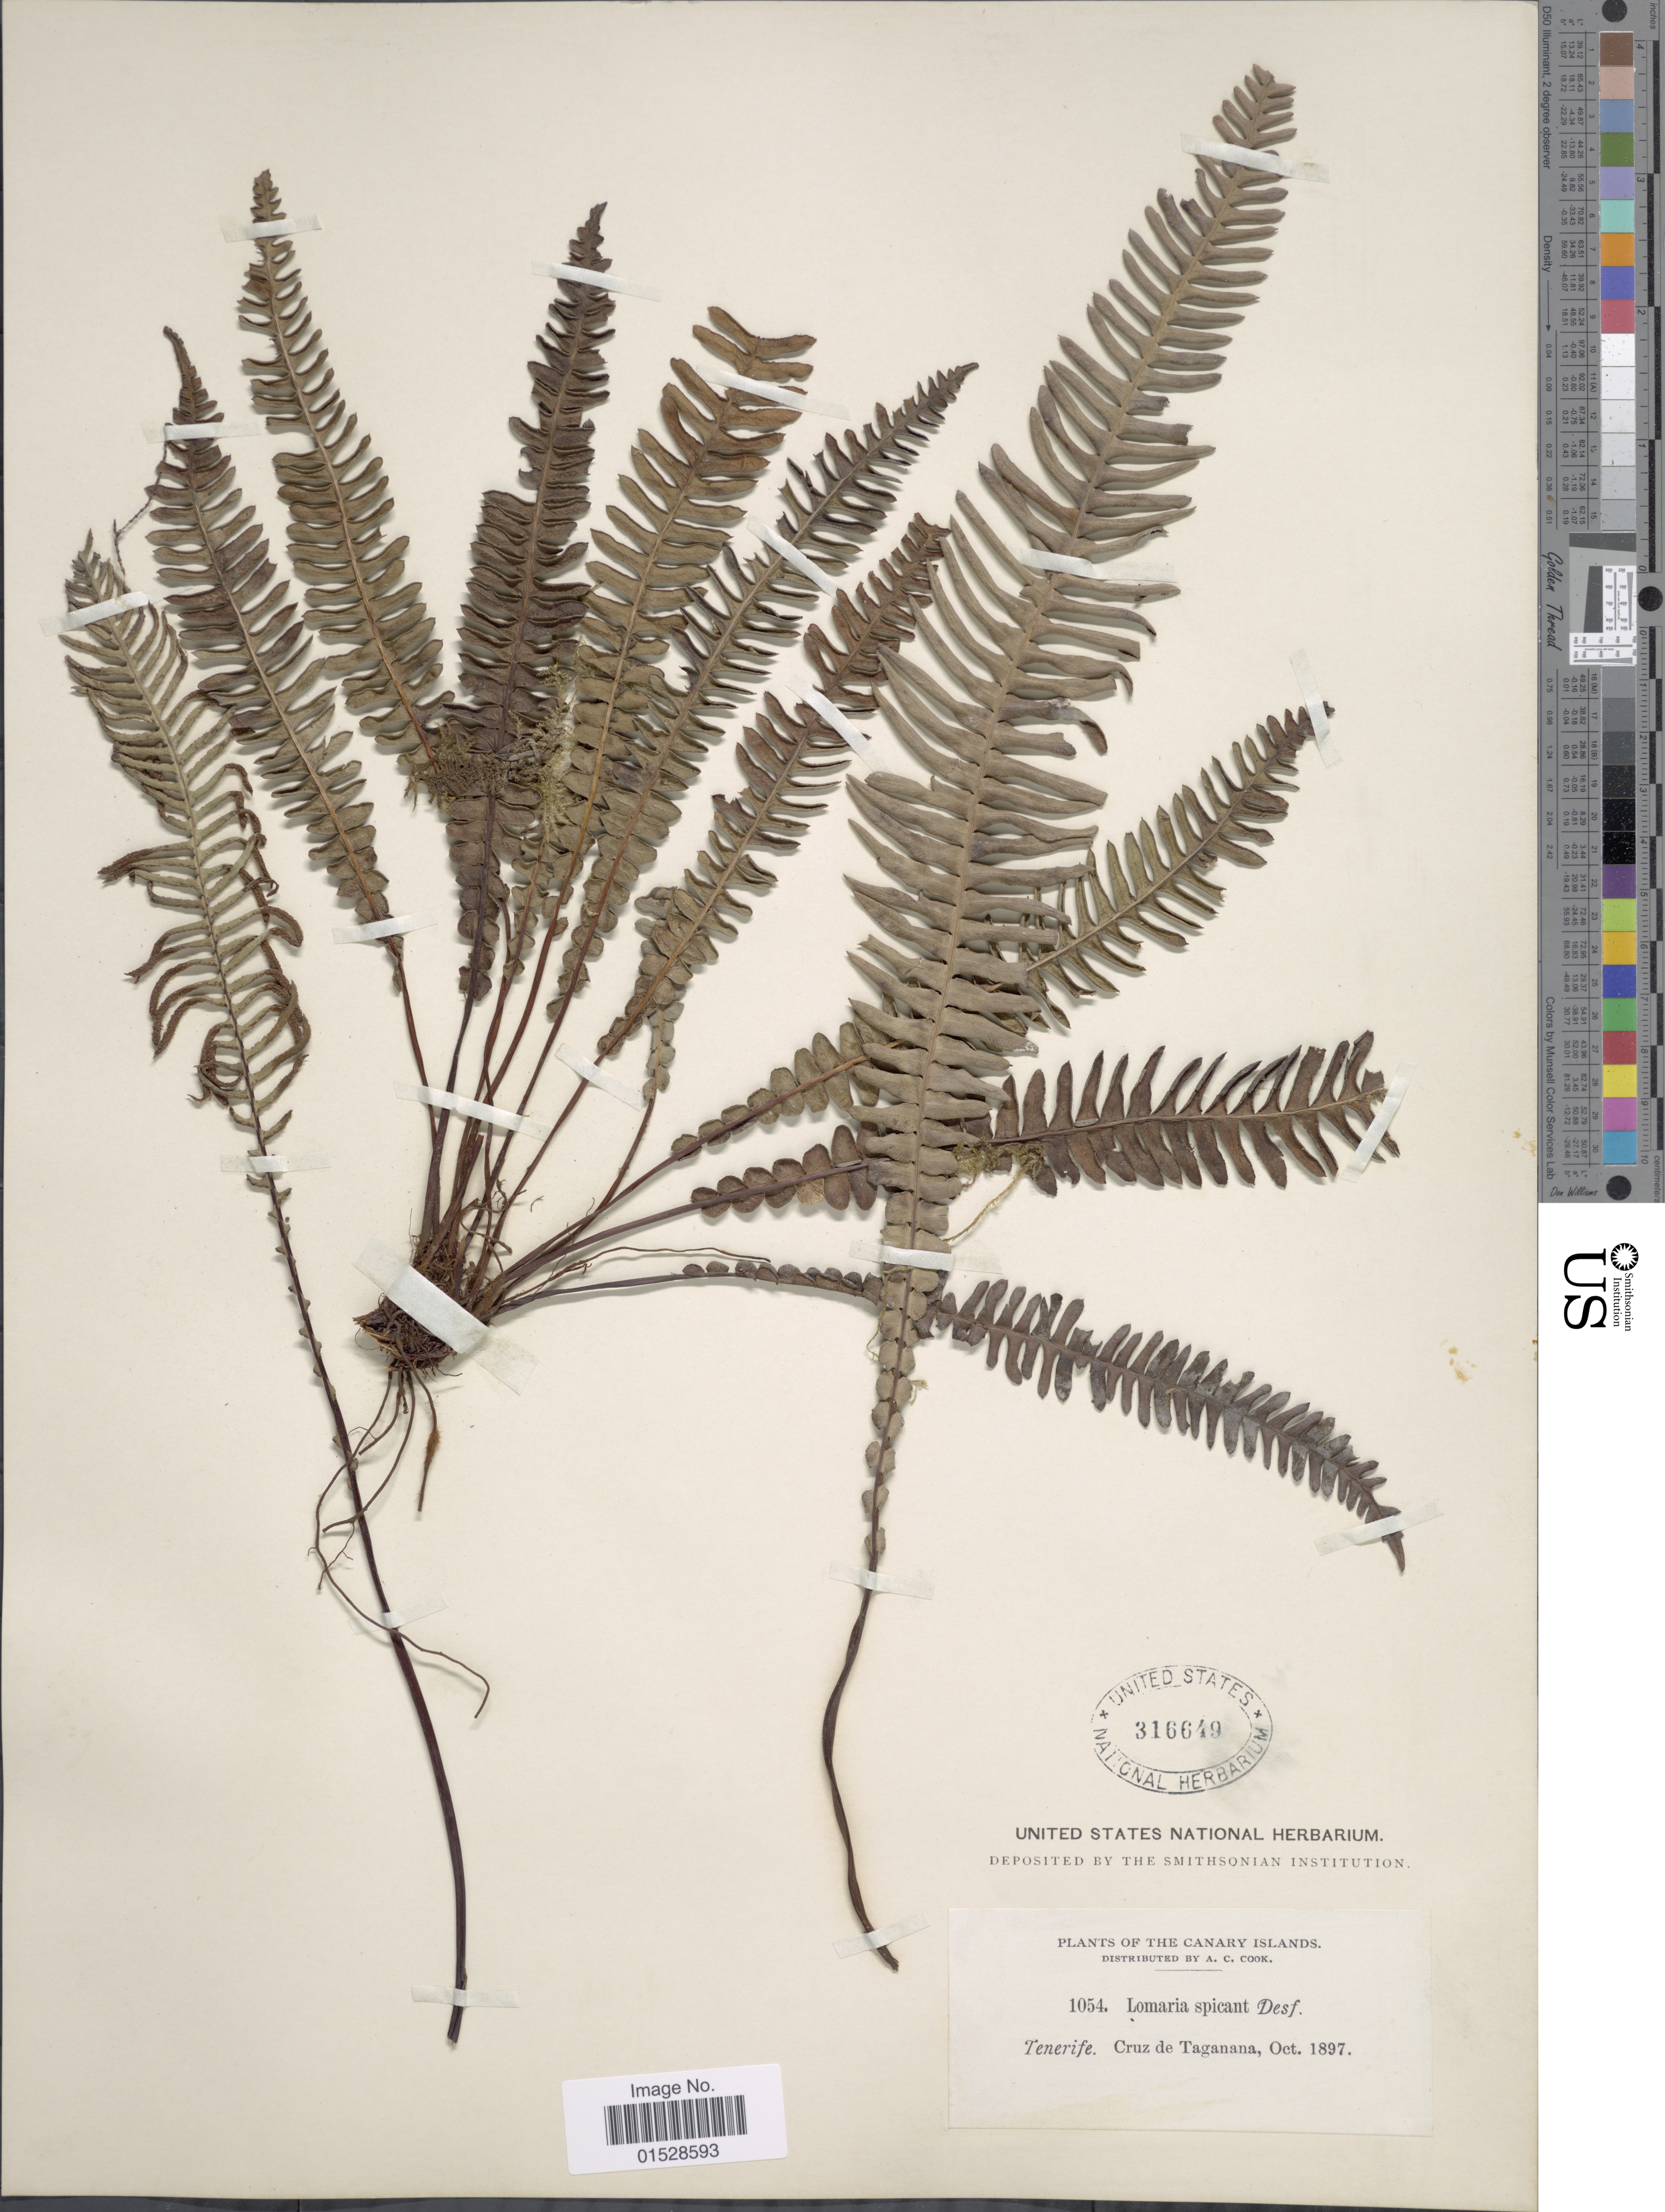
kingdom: Plantae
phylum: Tracheophyta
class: Polypodiopsida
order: Polypodiales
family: Blechnaceae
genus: Blechnum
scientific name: Blechnum spicant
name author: (L.) Sm.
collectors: Alice C. Cook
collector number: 1054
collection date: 1897-10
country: Spain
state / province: Canarias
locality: Canary Islands, Tenerife, Cruz de Taganana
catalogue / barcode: US 316649